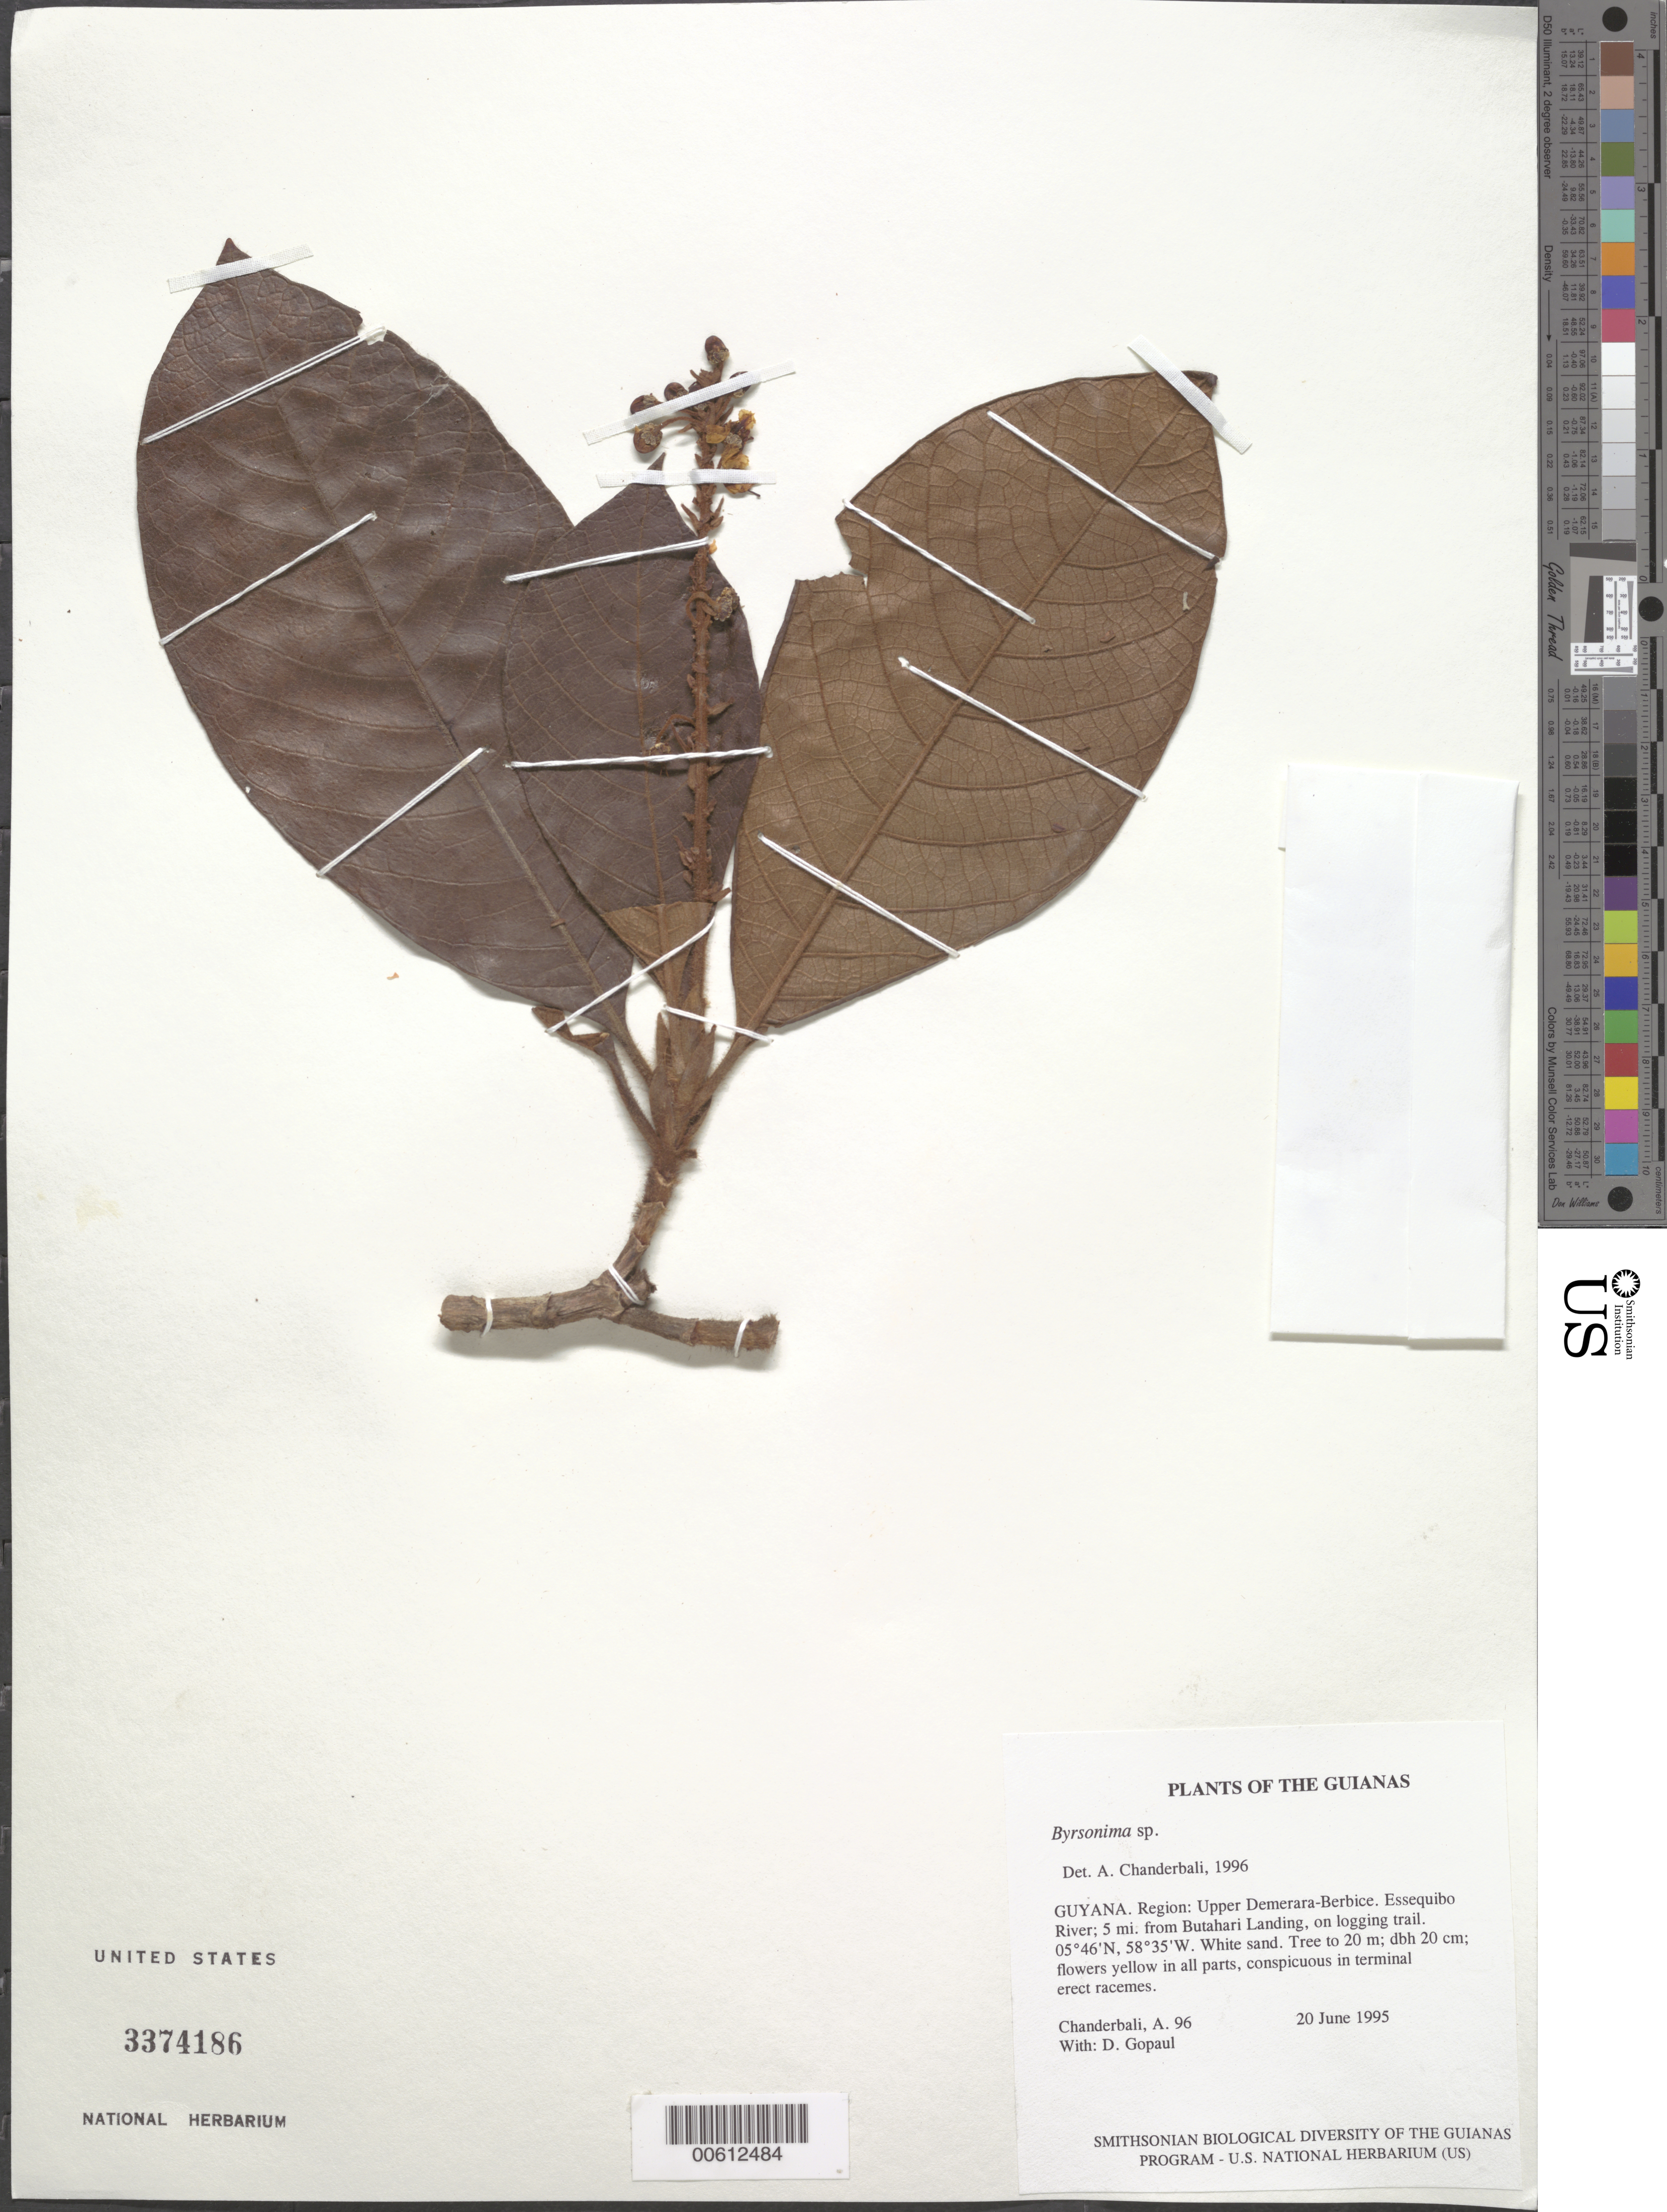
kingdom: Plantae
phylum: Tracheophyta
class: Magnoliopsida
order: Malpighiales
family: Malpighiaceae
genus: Byrsonima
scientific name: Byrsonima sp.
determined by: Chanderbali, Andre Shashi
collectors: A. S. Chanderbali & D. Gopaul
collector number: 0096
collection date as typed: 20 June 1995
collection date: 1995-06-20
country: Guyana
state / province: U. Demerara-Berbice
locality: Essequibo River; 5 mi. from Butahari Landing, on logging trail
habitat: White sand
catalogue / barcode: US 3374186